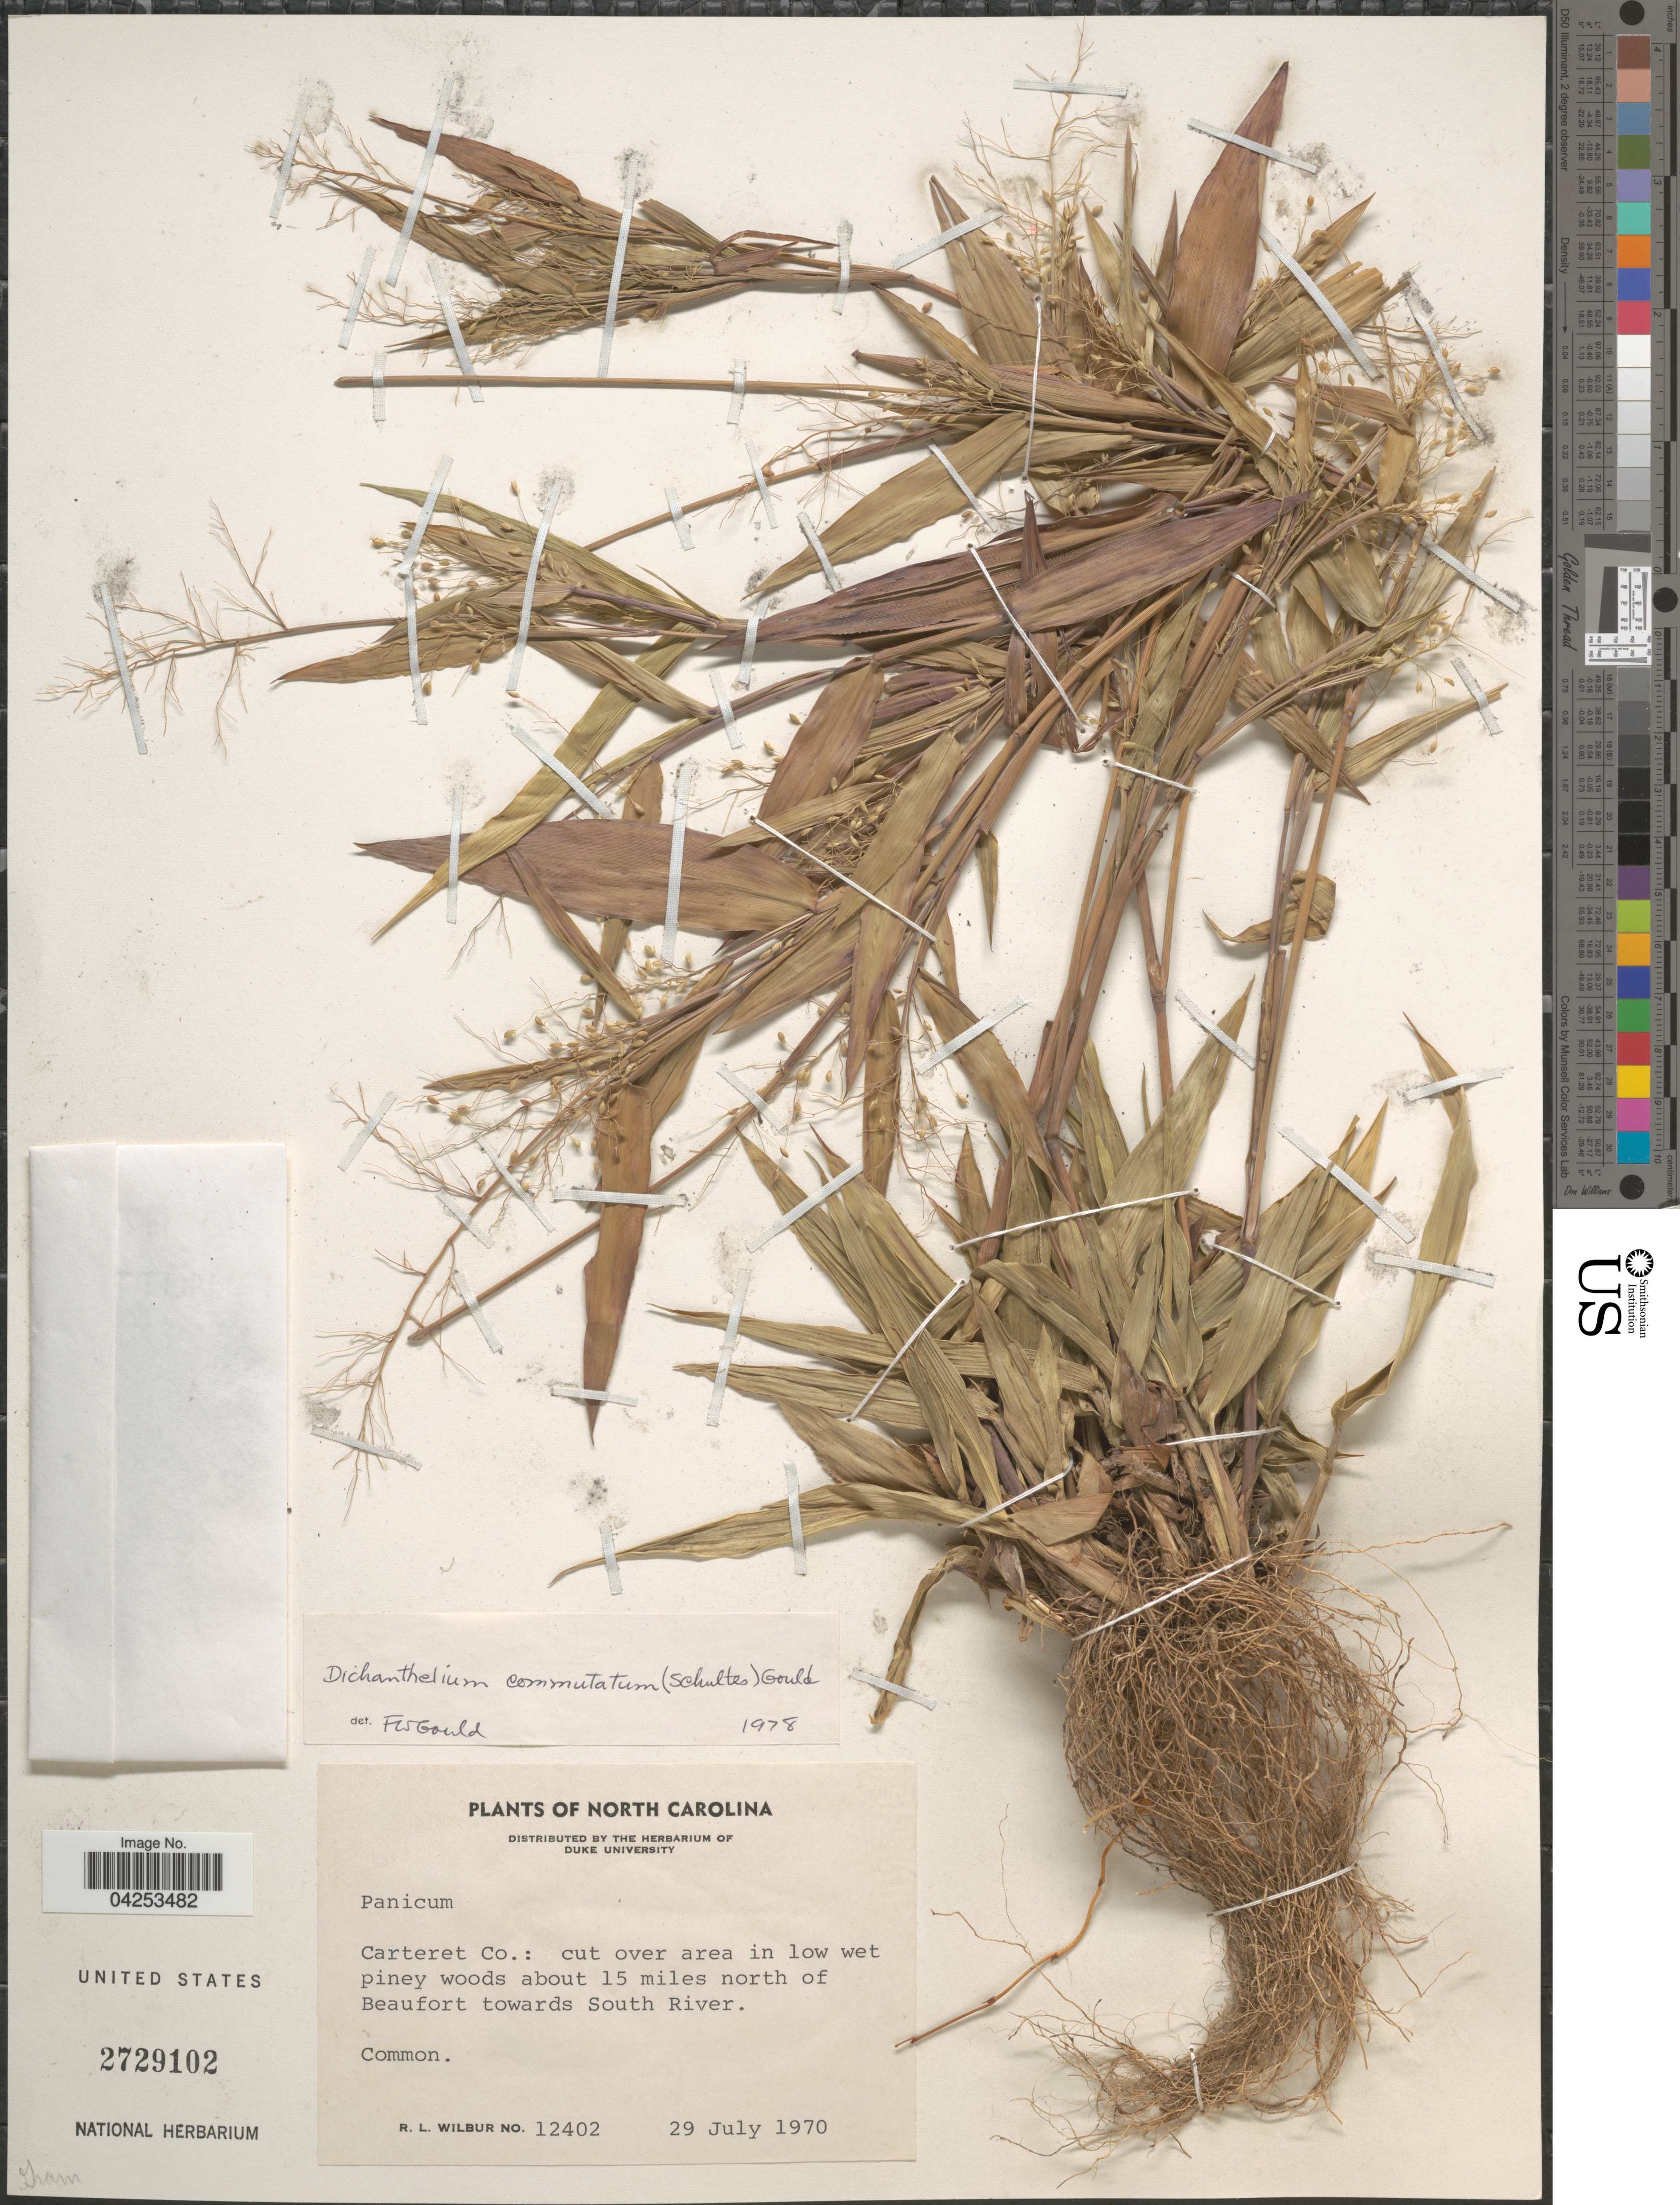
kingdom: Plantae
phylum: Tracheophyta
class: Liliopsida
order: Poales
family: Poaceae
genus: Dichanthelium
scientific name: Dichanthelium commutatum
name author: (Schult.) Gould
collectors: R. L. Wilbur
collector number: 12402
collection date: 1970-07-29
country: United States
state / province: North Carolina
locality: Carteret Co.: cut over area in low wet piney woods about 15 miles north of Beaufort towards South River.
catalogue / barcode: US 2729102